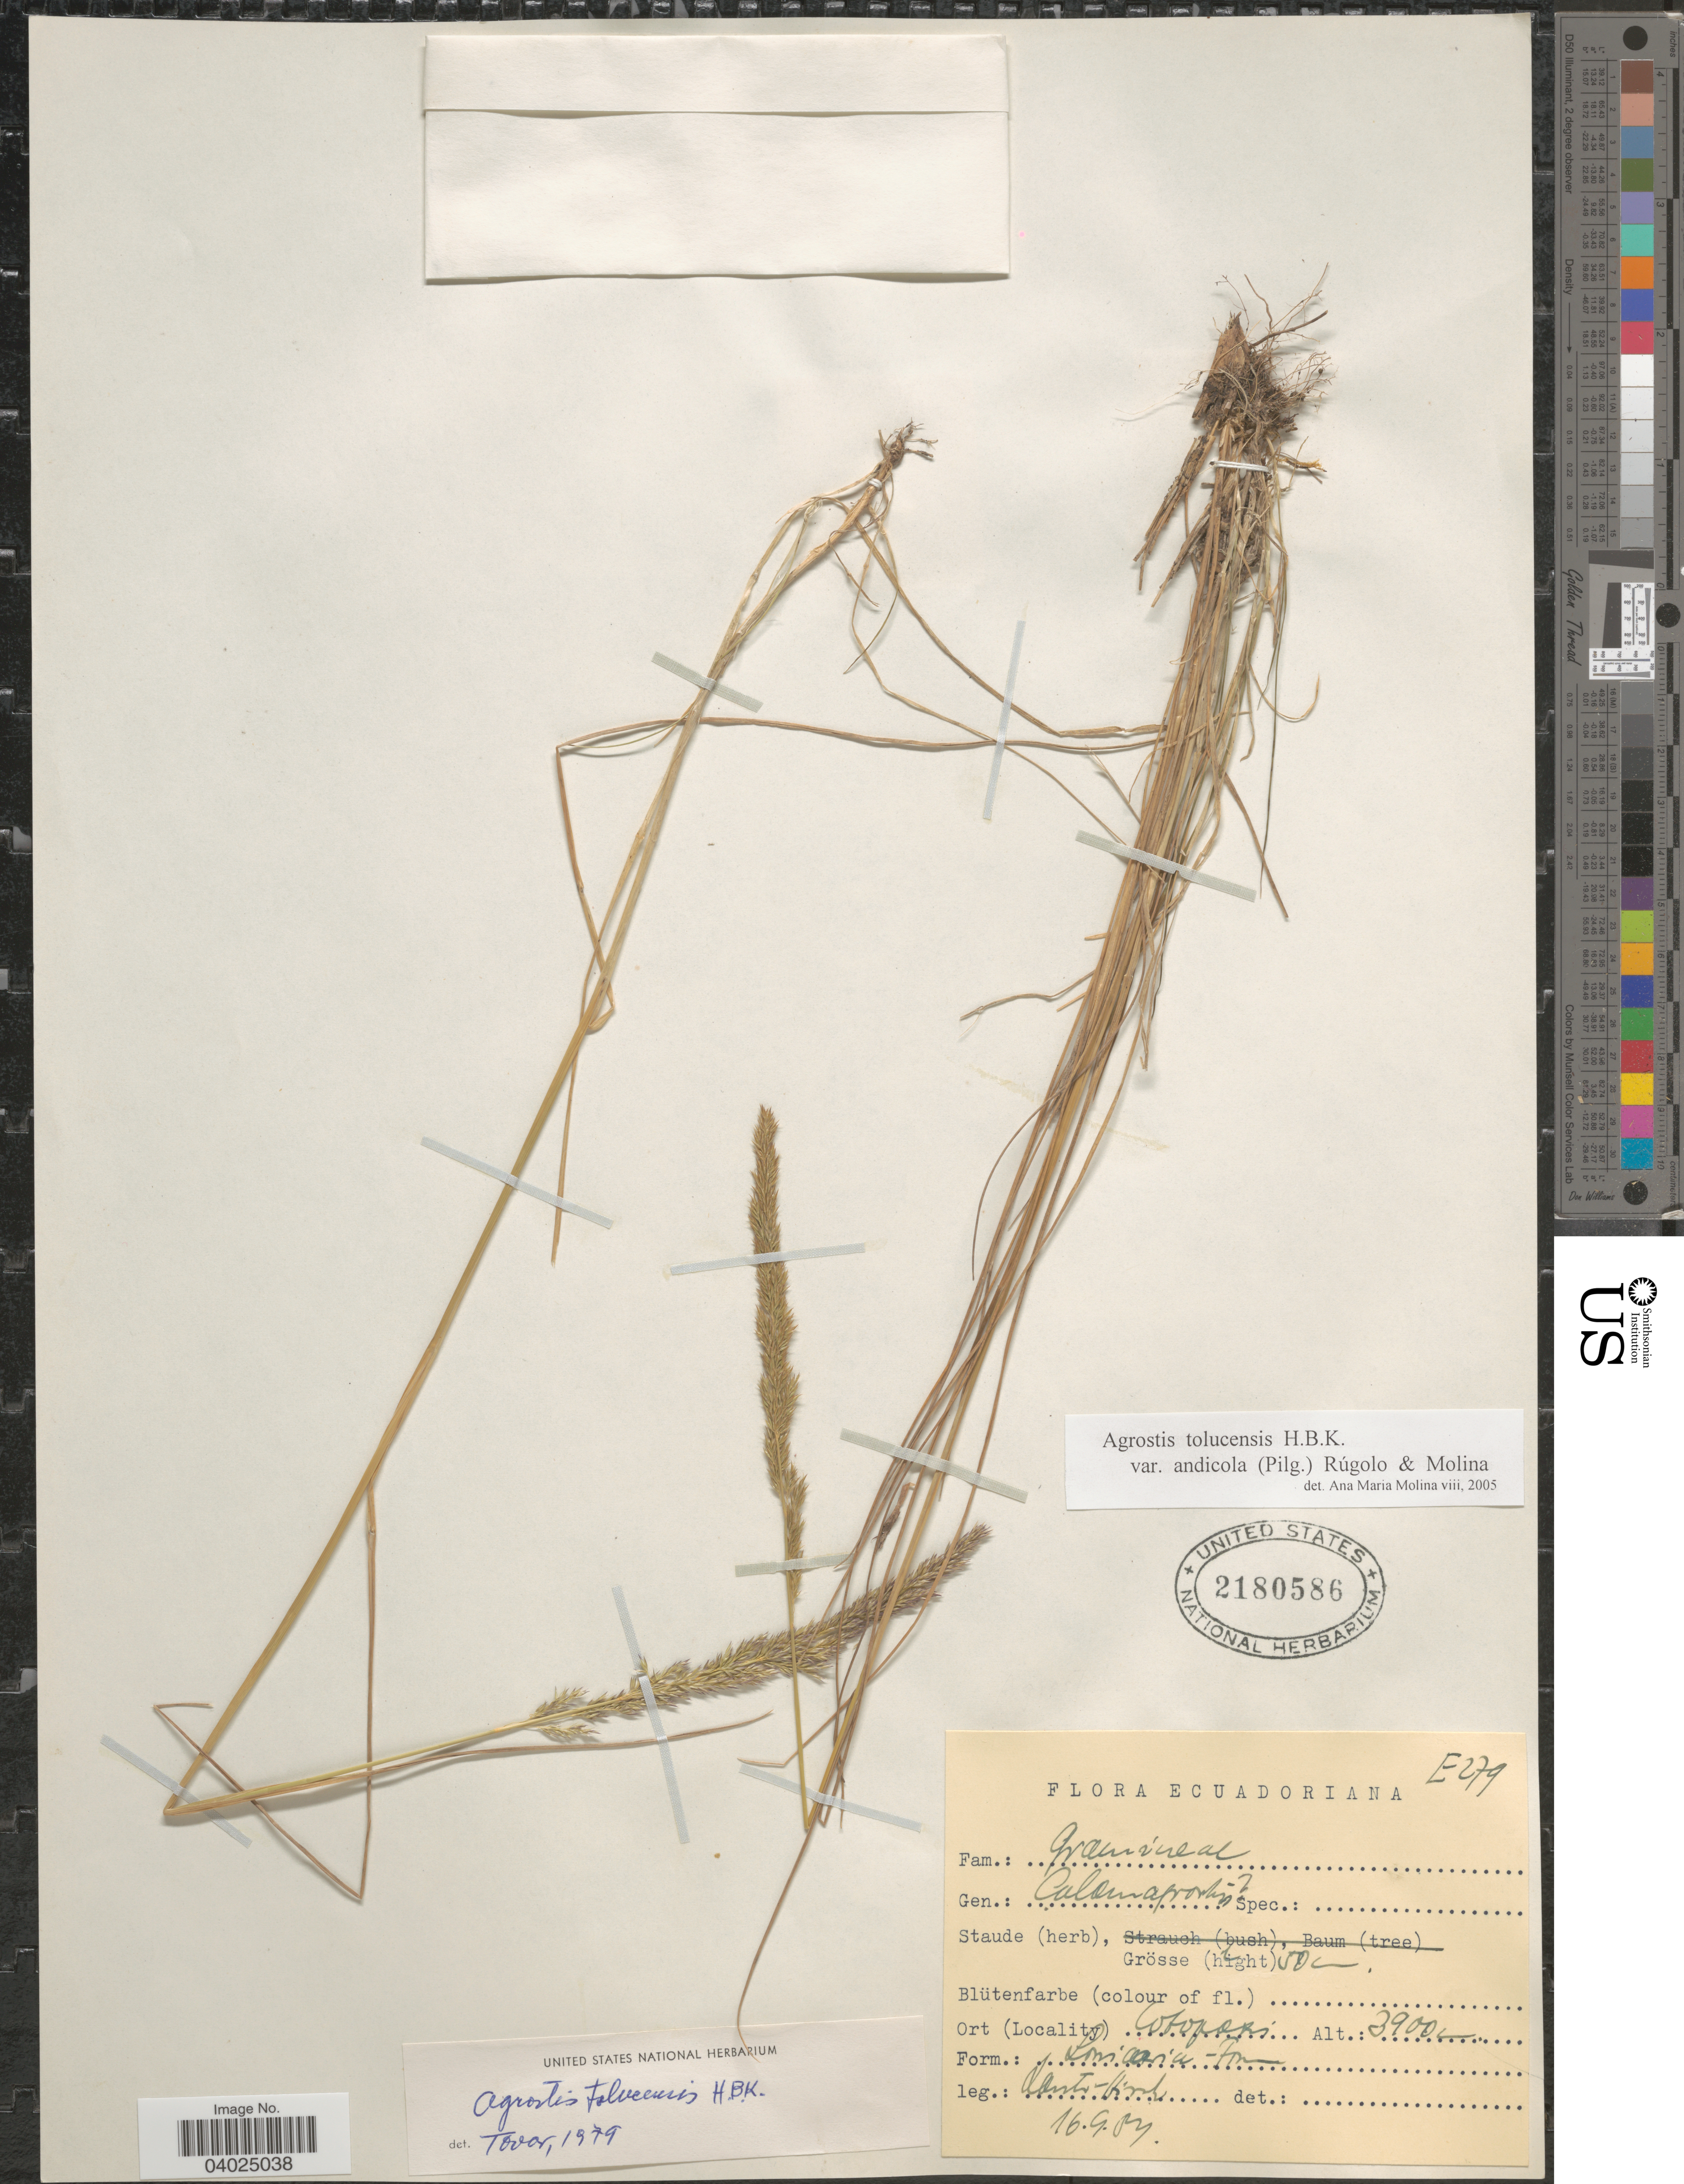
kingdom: Plantae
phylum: Tracheophyta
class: Liliopsida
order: Poales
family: Poaceae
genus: Agrostis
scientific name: Agrostis tolucensis var. andicola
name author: (Pilg.) Rúgolo & A.M. Molina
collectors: W. Rauh & G. Hirsch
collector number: E279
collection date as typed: Transcribed d/m/y: 16/9/7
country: Ecuador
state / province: Cotopaxi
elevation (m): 3900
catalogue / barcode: US 2180586